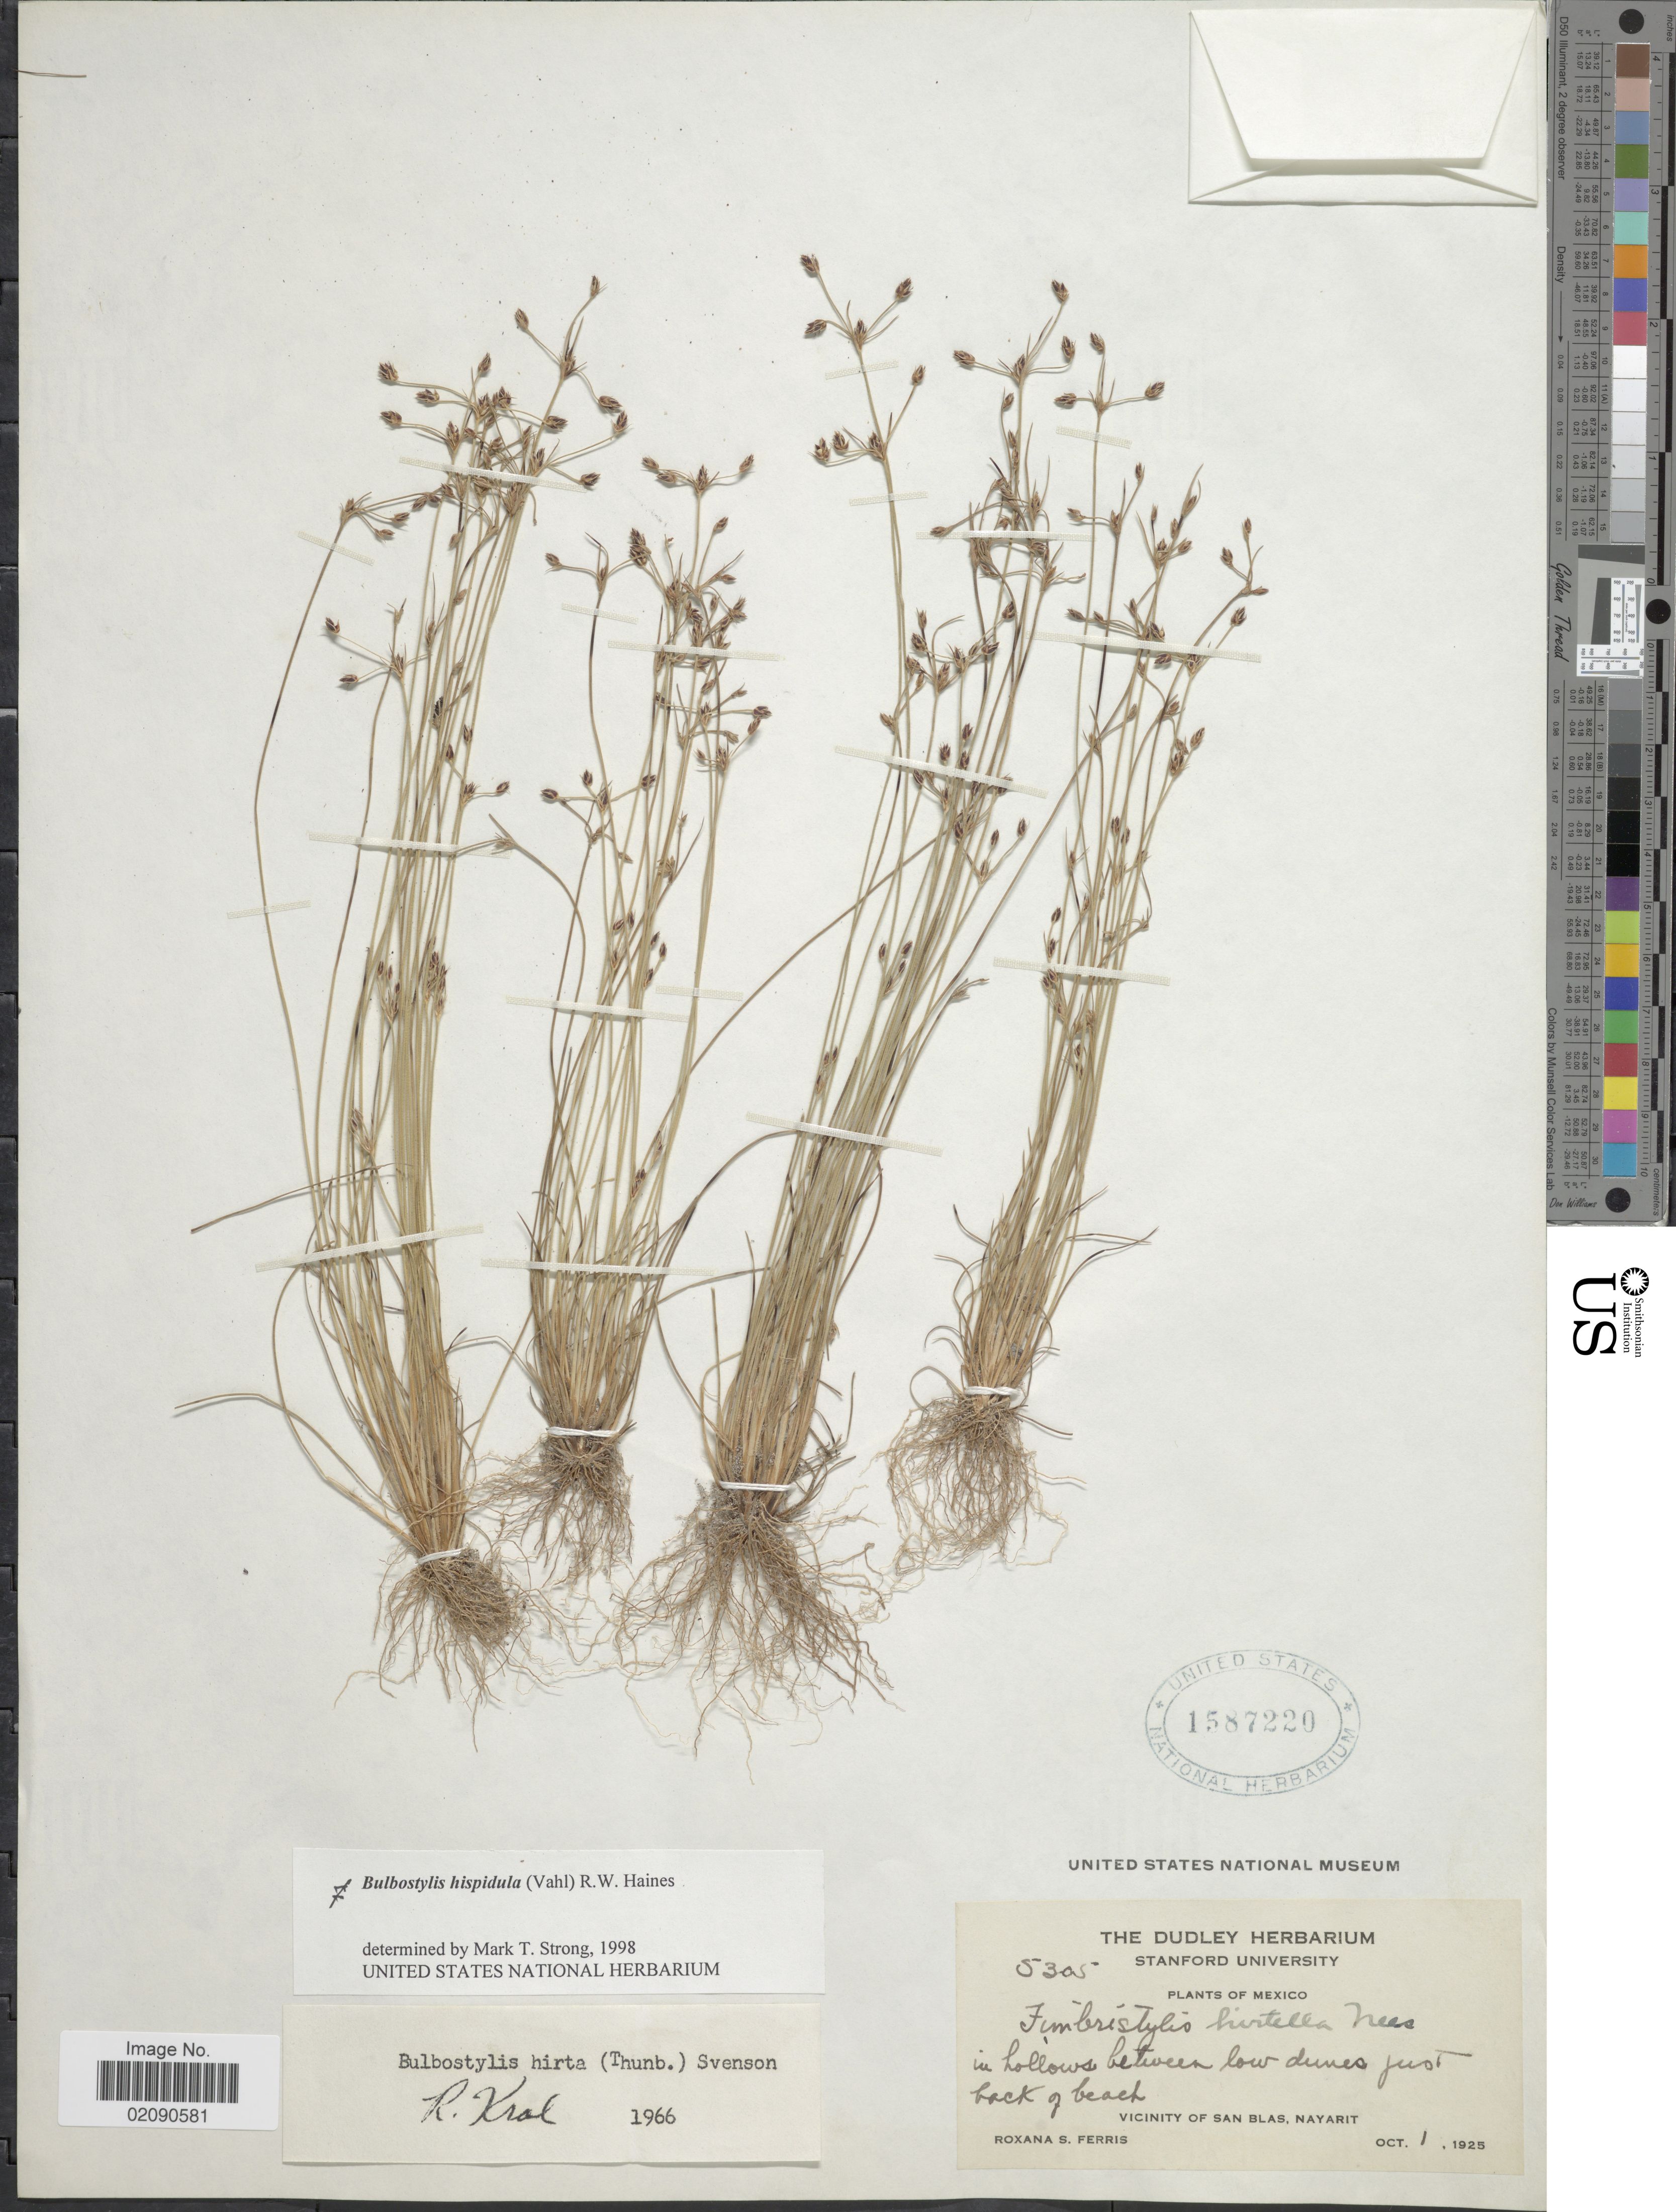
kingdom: Plantae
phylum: Tracheophyta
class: Liliopsida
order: Poales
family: Cyperaceae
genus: Bulbostylis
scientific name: Bulbostylis hispidula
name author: (Vahl) R.W. Haines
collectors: R. S. Ferris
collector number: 5305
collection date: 1925-10-01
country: Mexico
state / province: Nayarit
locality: In hollows between low dunes just back of beach, Vicinity of San Blas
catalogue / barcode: US 1587220